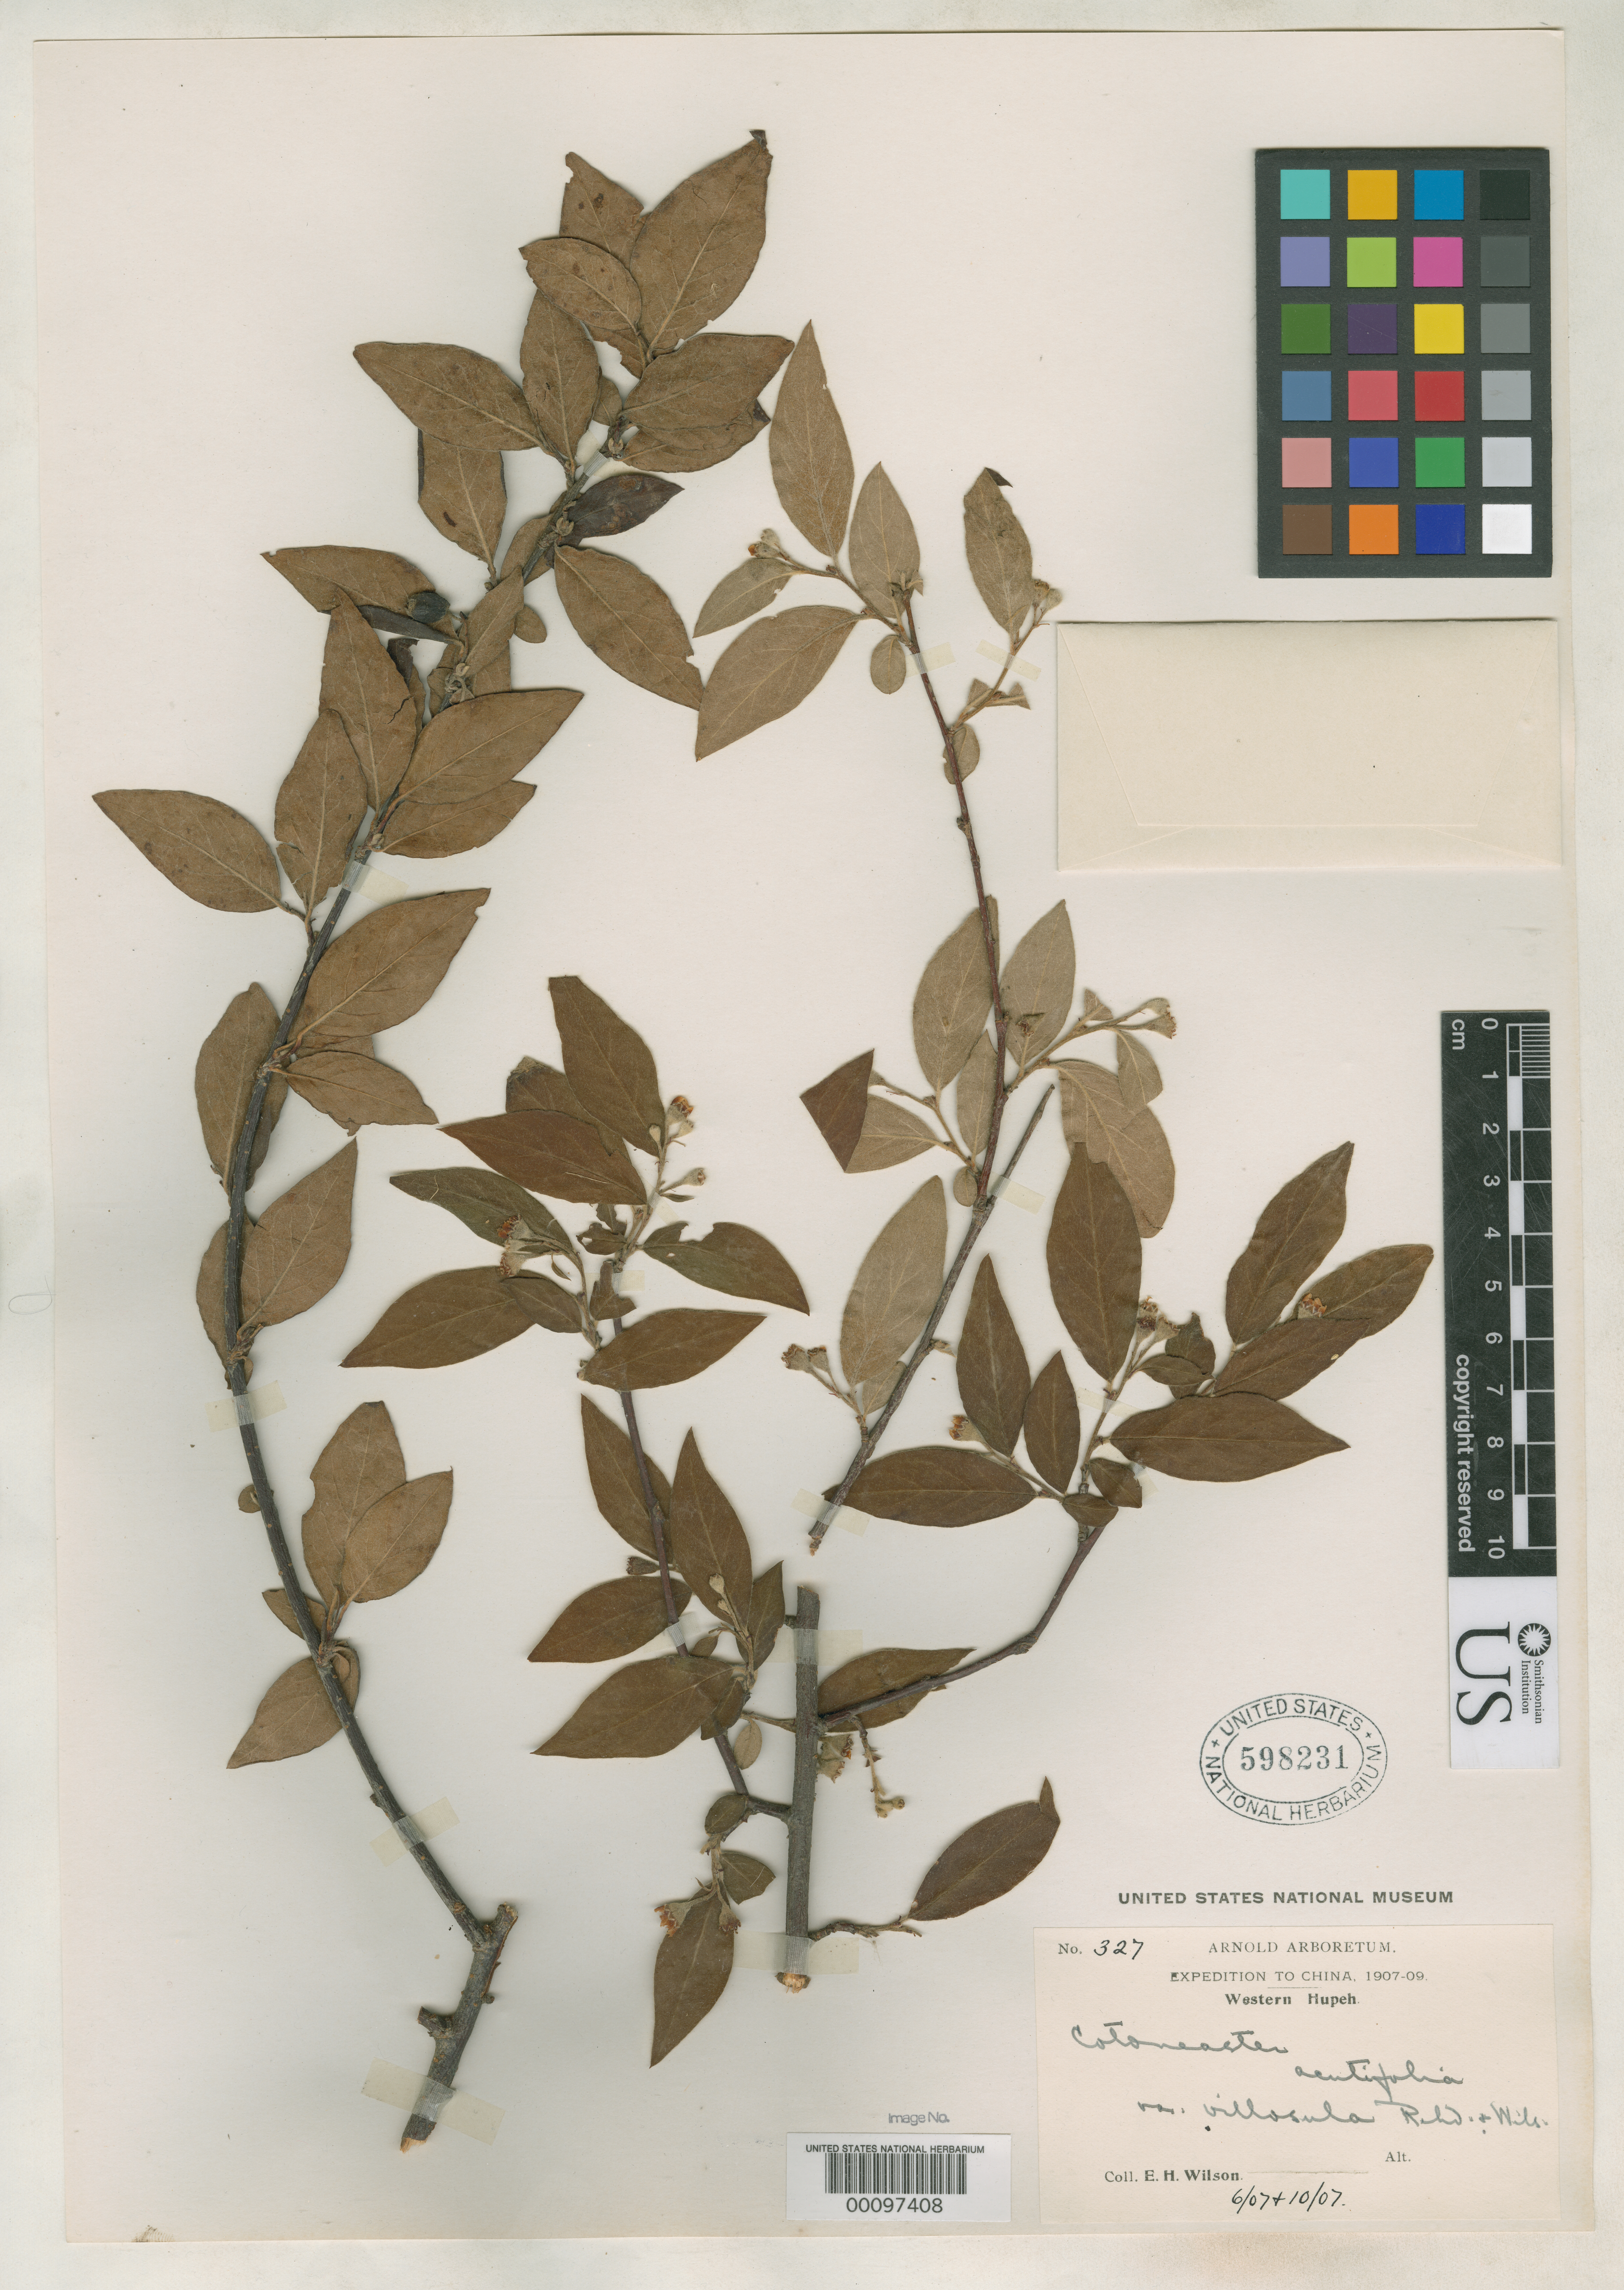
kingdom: Plantae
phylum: Tracheophyta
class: Magnoliopsida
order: Rosales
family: Rosaceae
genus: Cotoneaster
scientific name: Cotoneaster acutifolia var. villosula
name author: Rehder & E.H. Wilson in Sarg.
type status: Type Fragment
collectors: E. H. Wilson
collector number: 327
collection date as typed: Jun 1907 and -- Oct 1907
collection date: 1907-06,1907-10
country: China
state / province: Hubei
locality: Hsing-shan Hsien.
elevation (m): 1300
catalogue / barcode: US 598231